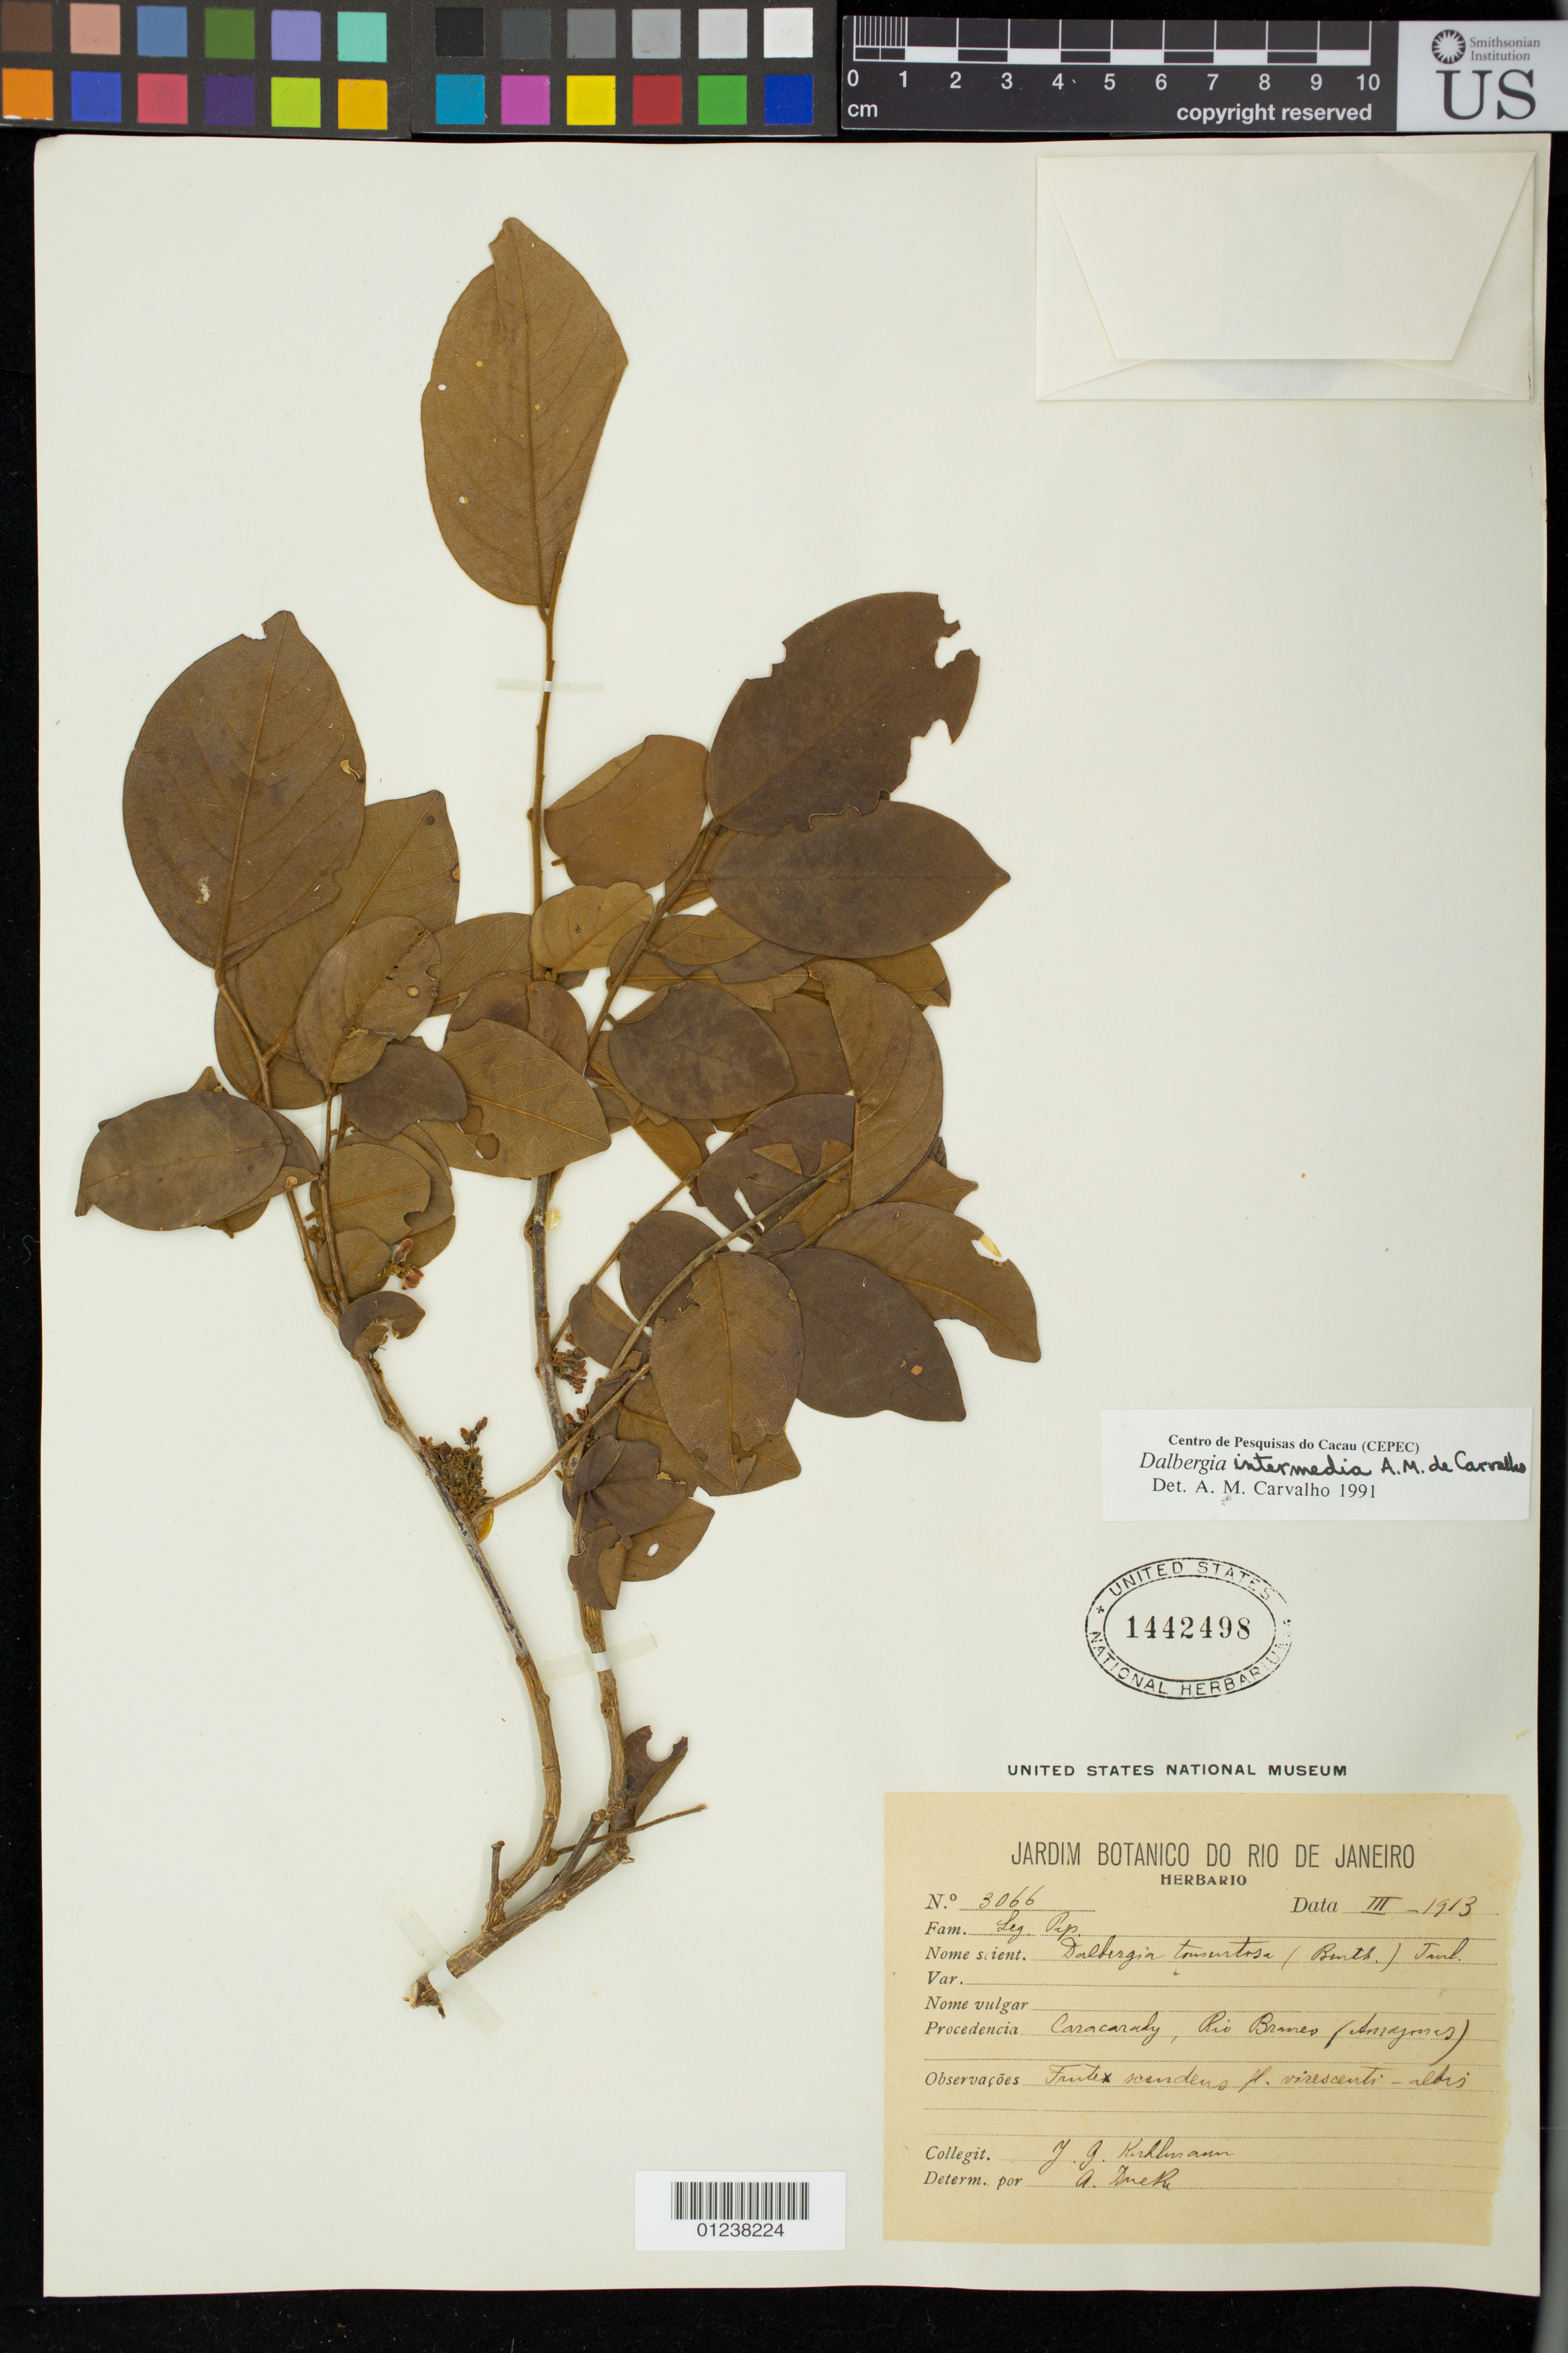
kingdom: Plantae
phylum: Tracheophyta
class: Magnoliopsida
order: Fabales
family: Fabaceae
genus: Dalbergia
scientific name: Dalbergia intermedia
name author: A.M. Carvalho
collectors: J. G. Kuhlmann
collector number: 3066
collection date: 1913-03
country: Brazil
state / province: Roraima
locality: Caracarahy [Caracarai], Rio Branco.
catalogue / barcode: US 1442498